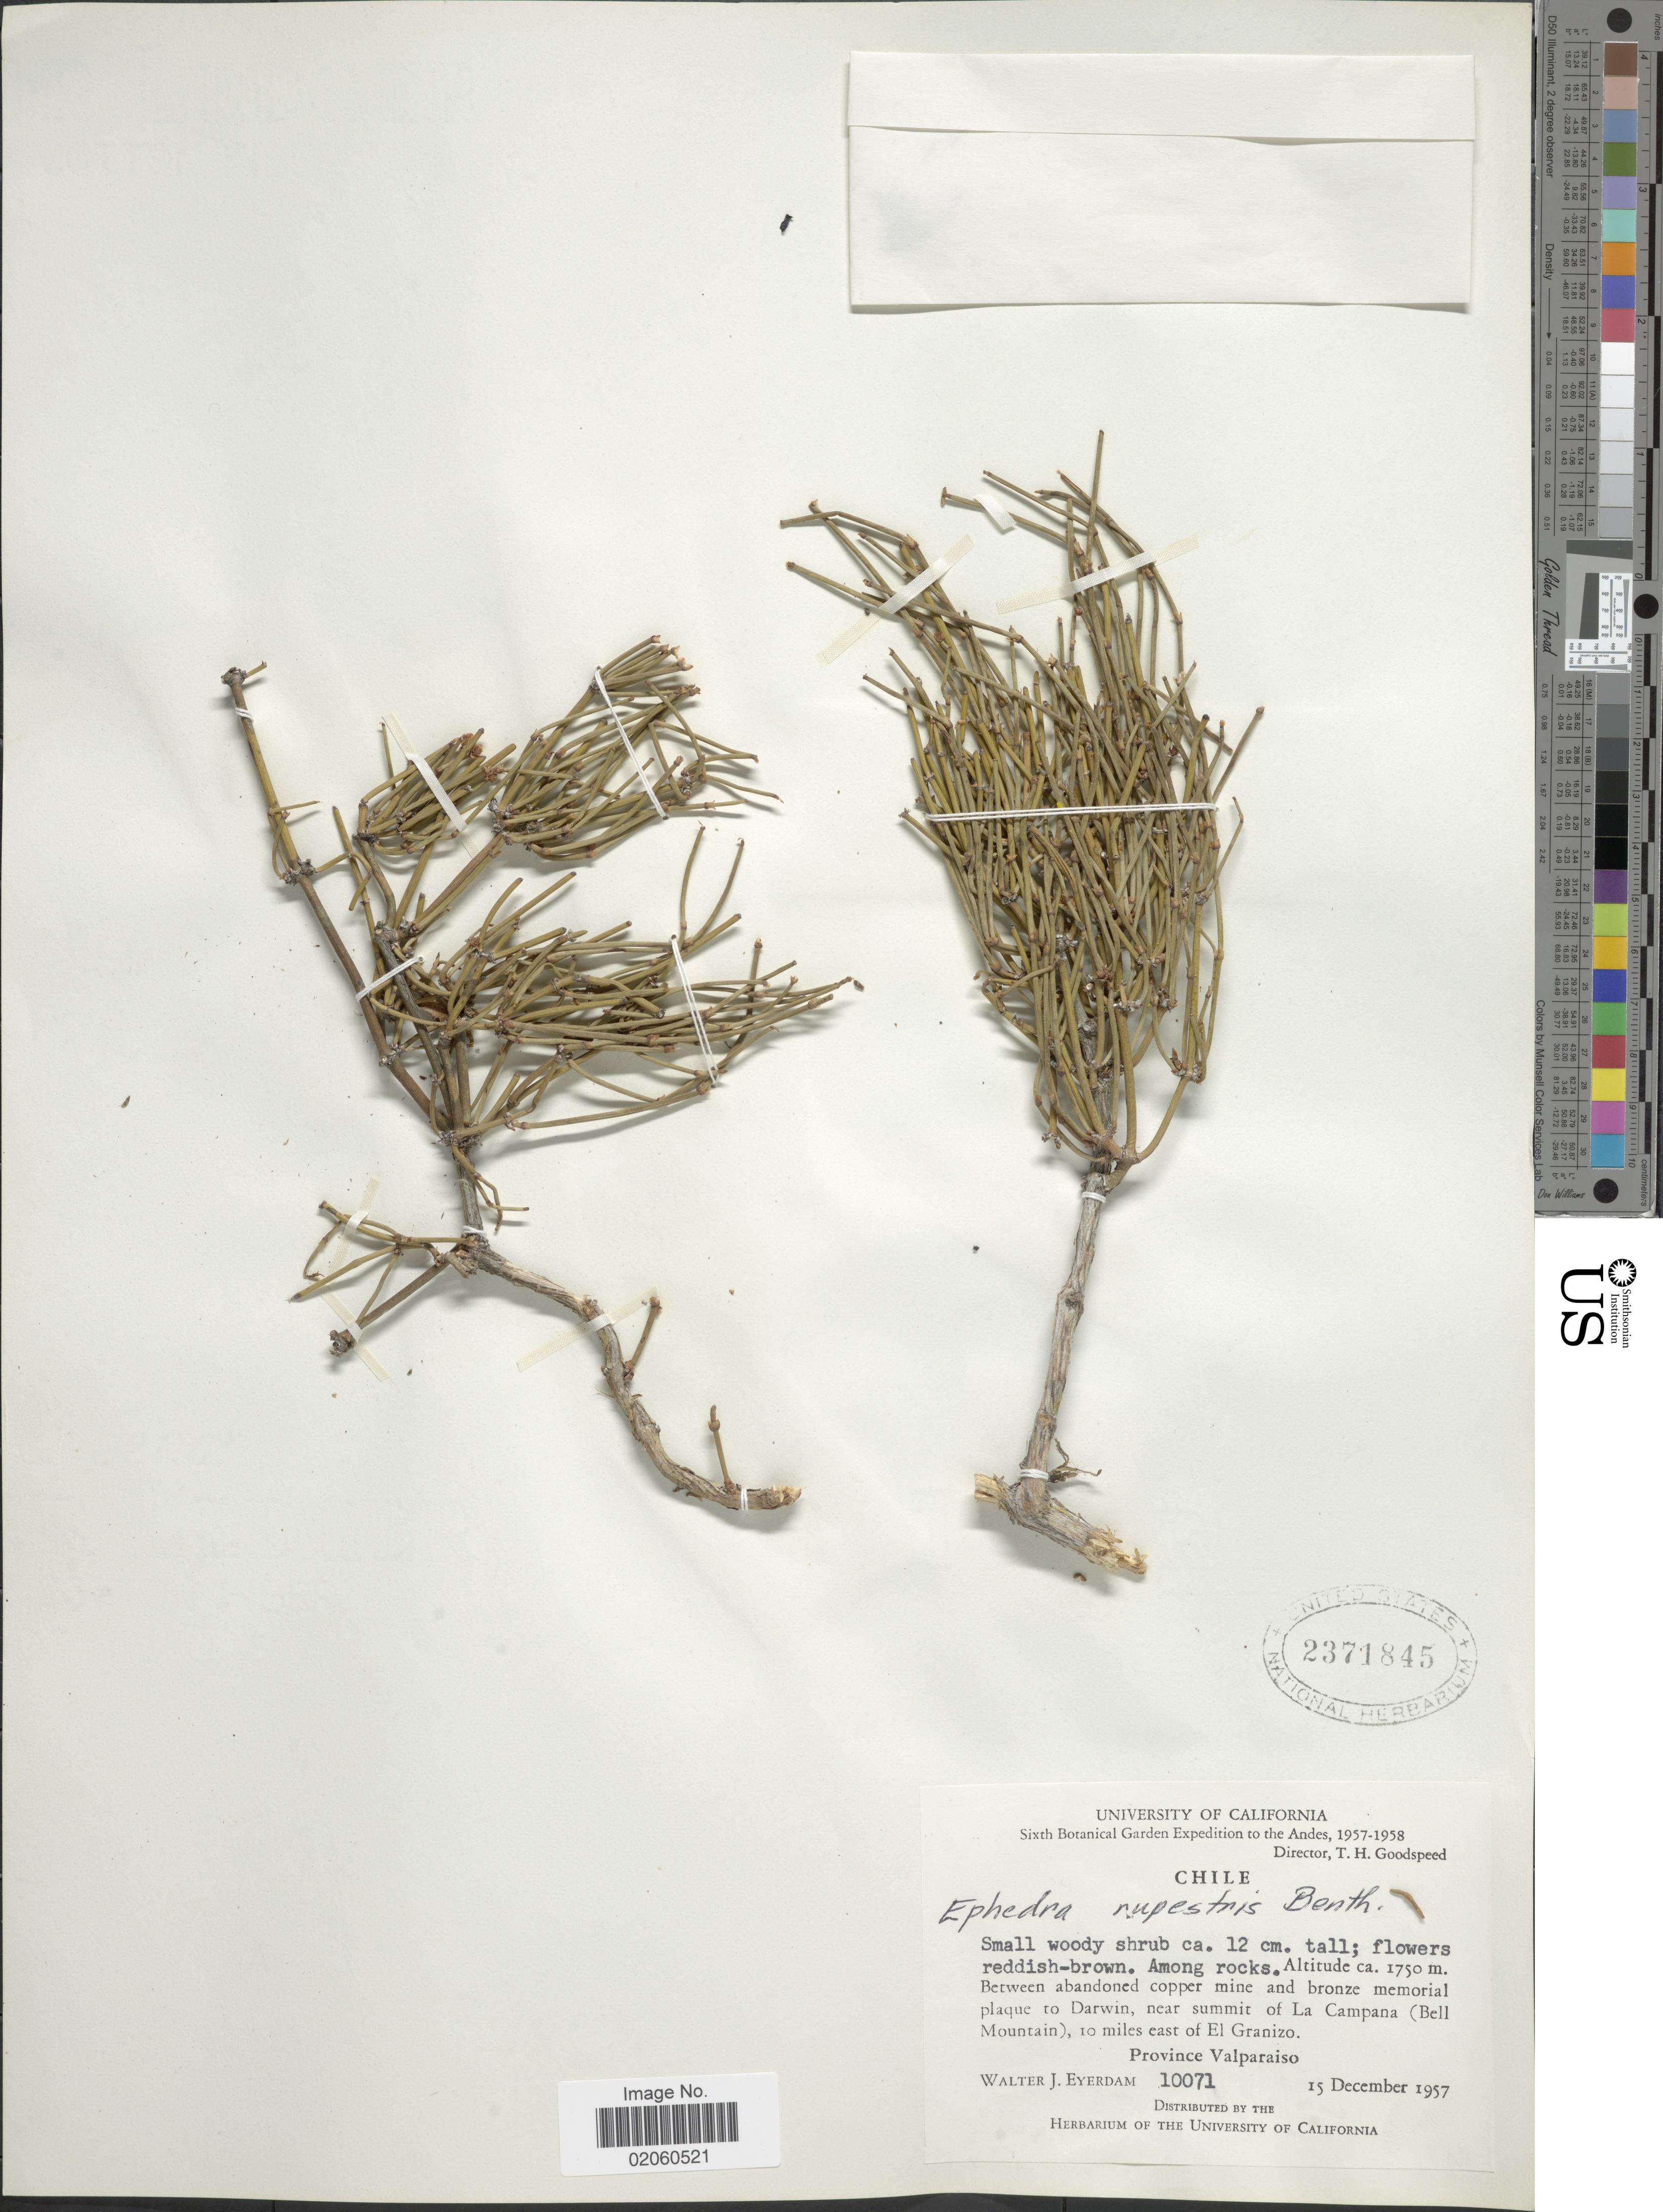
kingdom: Plantae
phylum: Tracheophyta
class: Gnetopsida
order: Ephedrales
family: Ephedraceae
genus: Ephedra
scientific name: Ephedra rupestris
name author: Benth.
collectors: W. J. Eyerdam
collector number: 10071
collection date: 1957-12-15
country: Chile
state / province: Valparaíso (V)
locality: Among rocks, between abandoned copper mine and bronze memorial plaque to Darwin, near summit of La Campana (Bell Mountain), 10 miles east of El Granizo.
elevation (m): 1750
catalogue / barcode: US 2371845